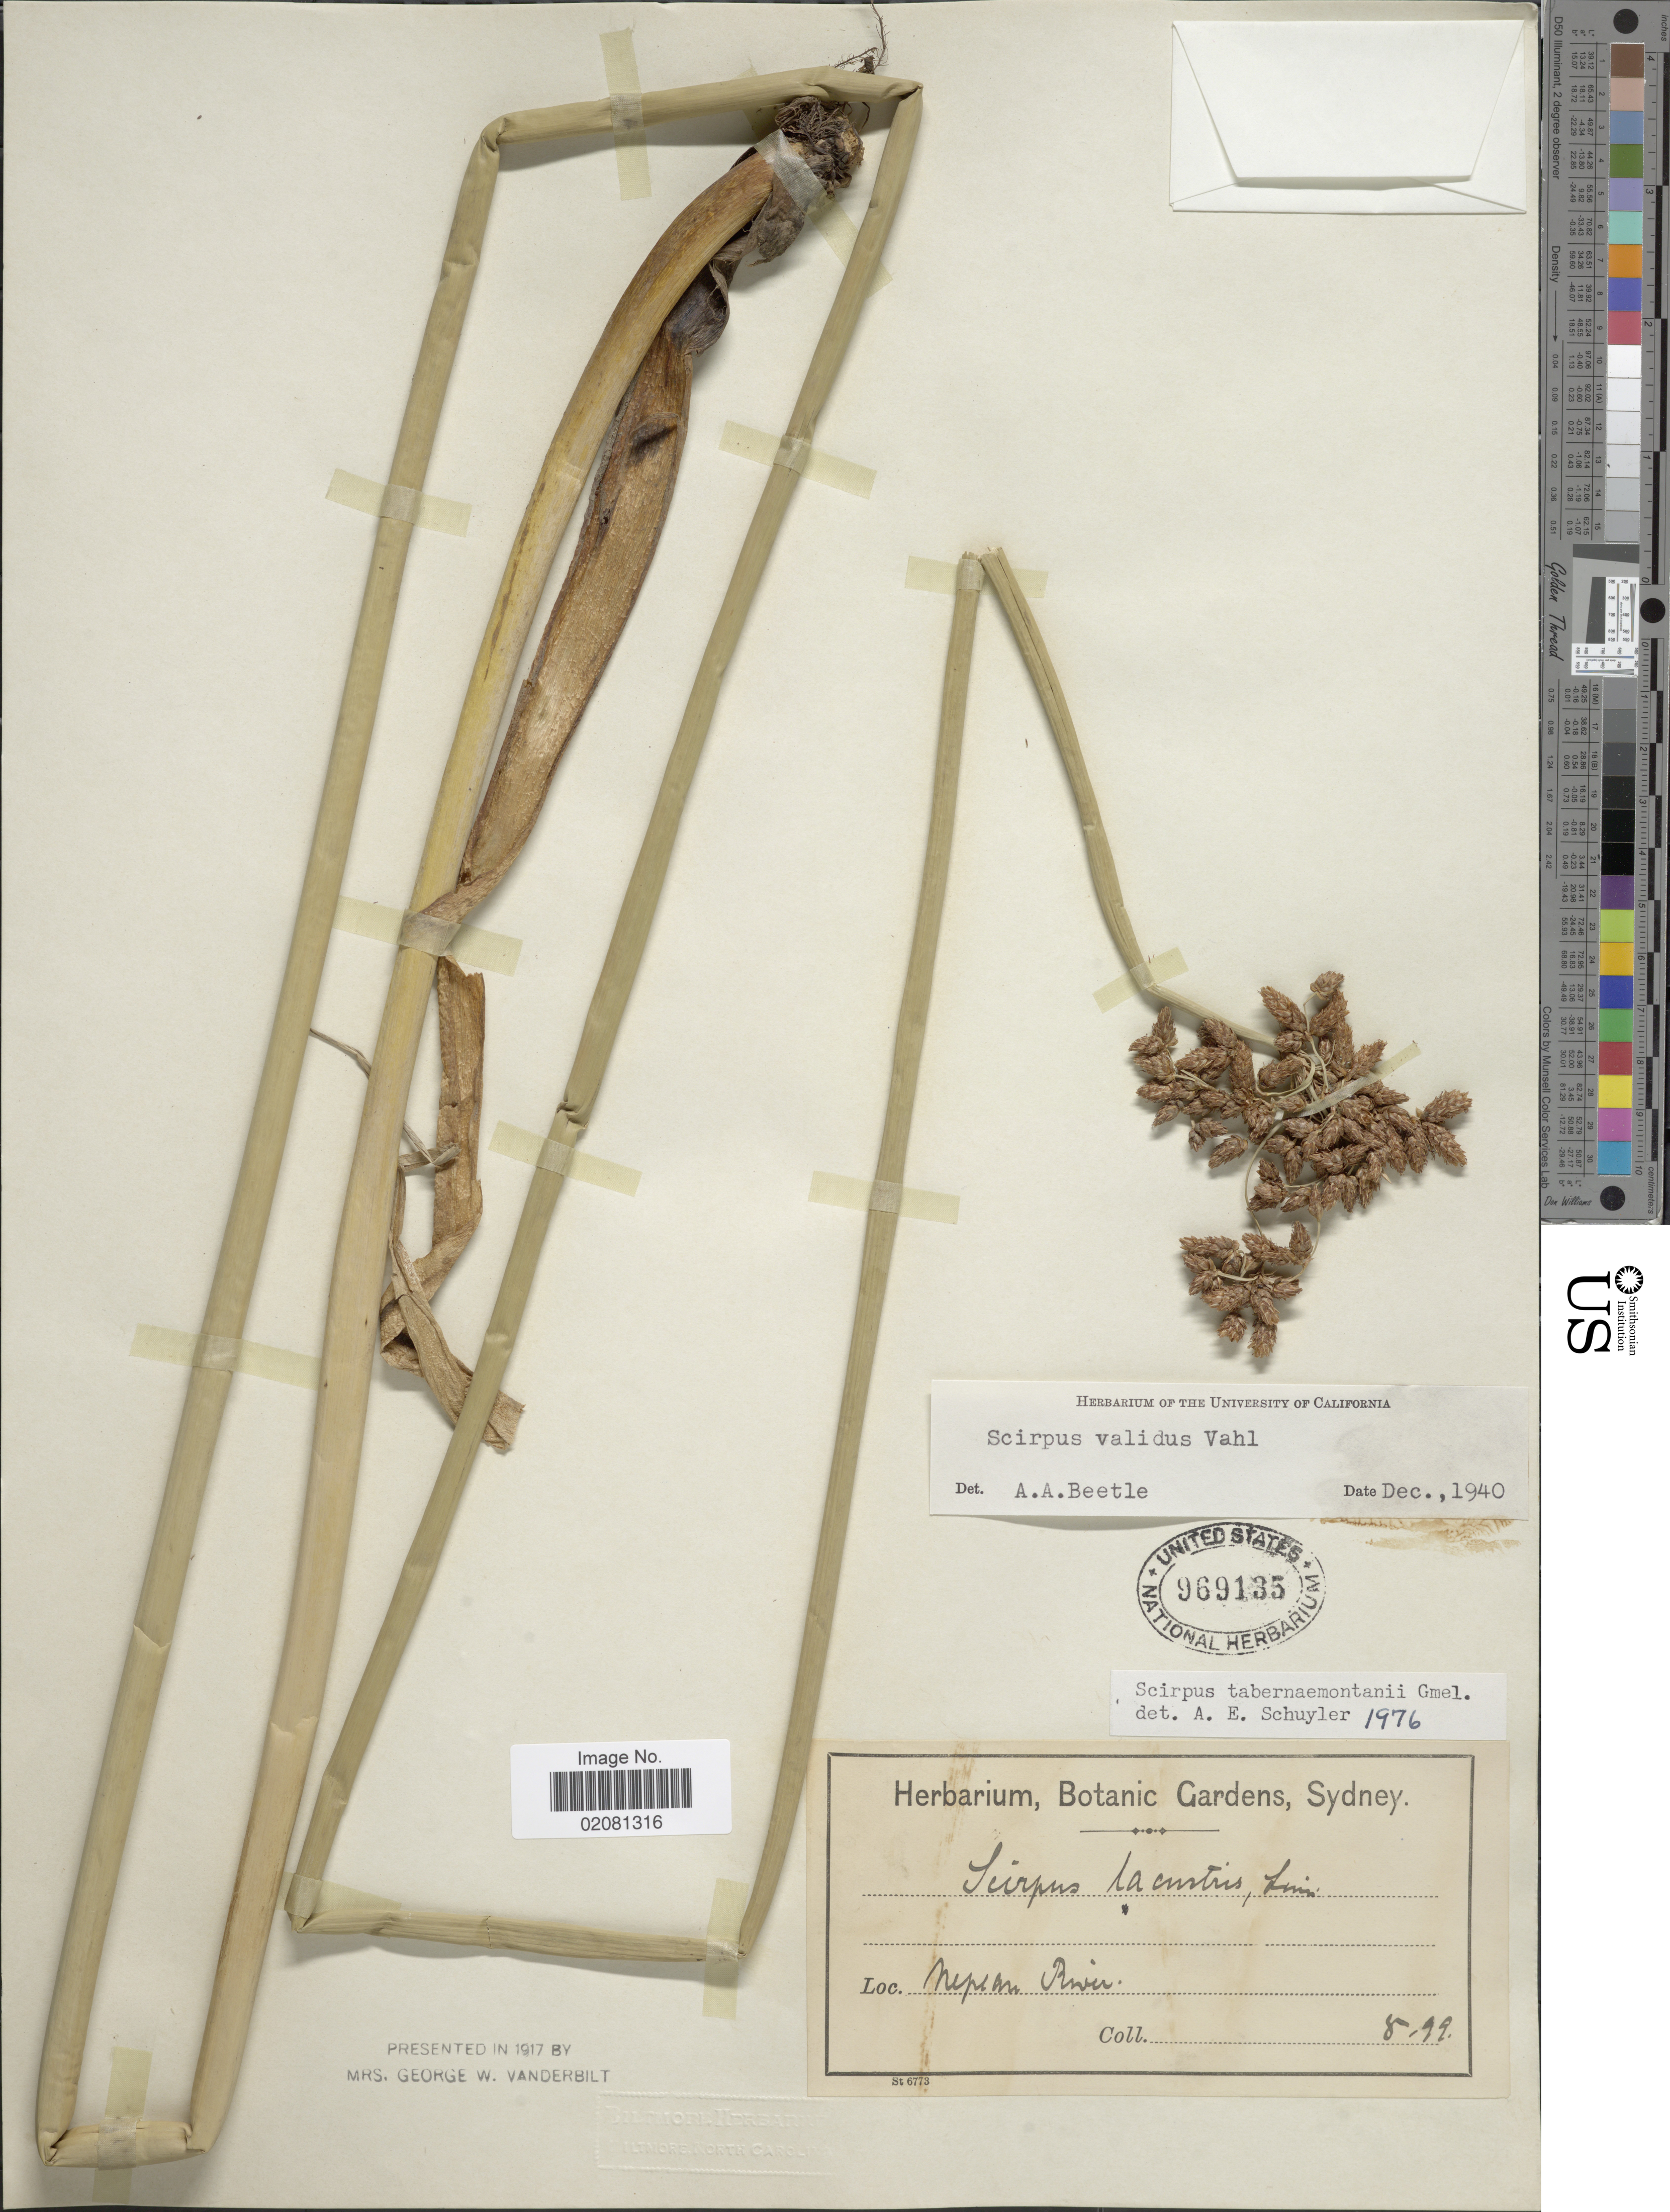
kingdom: Plantae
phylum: Tracheophyta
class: Liliopsida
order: Poales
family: Cyperaceae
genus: Schoenoplectus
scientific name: Schoenoplectus tabernaemontani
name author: (C.C. Gmel.) Palla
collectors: ex Herb. Bot. Gard. Sydney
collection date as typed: Transcribed d/m/y: /8/99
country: Australia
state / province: New South Wales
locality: Nepean River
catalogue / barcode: US 969135